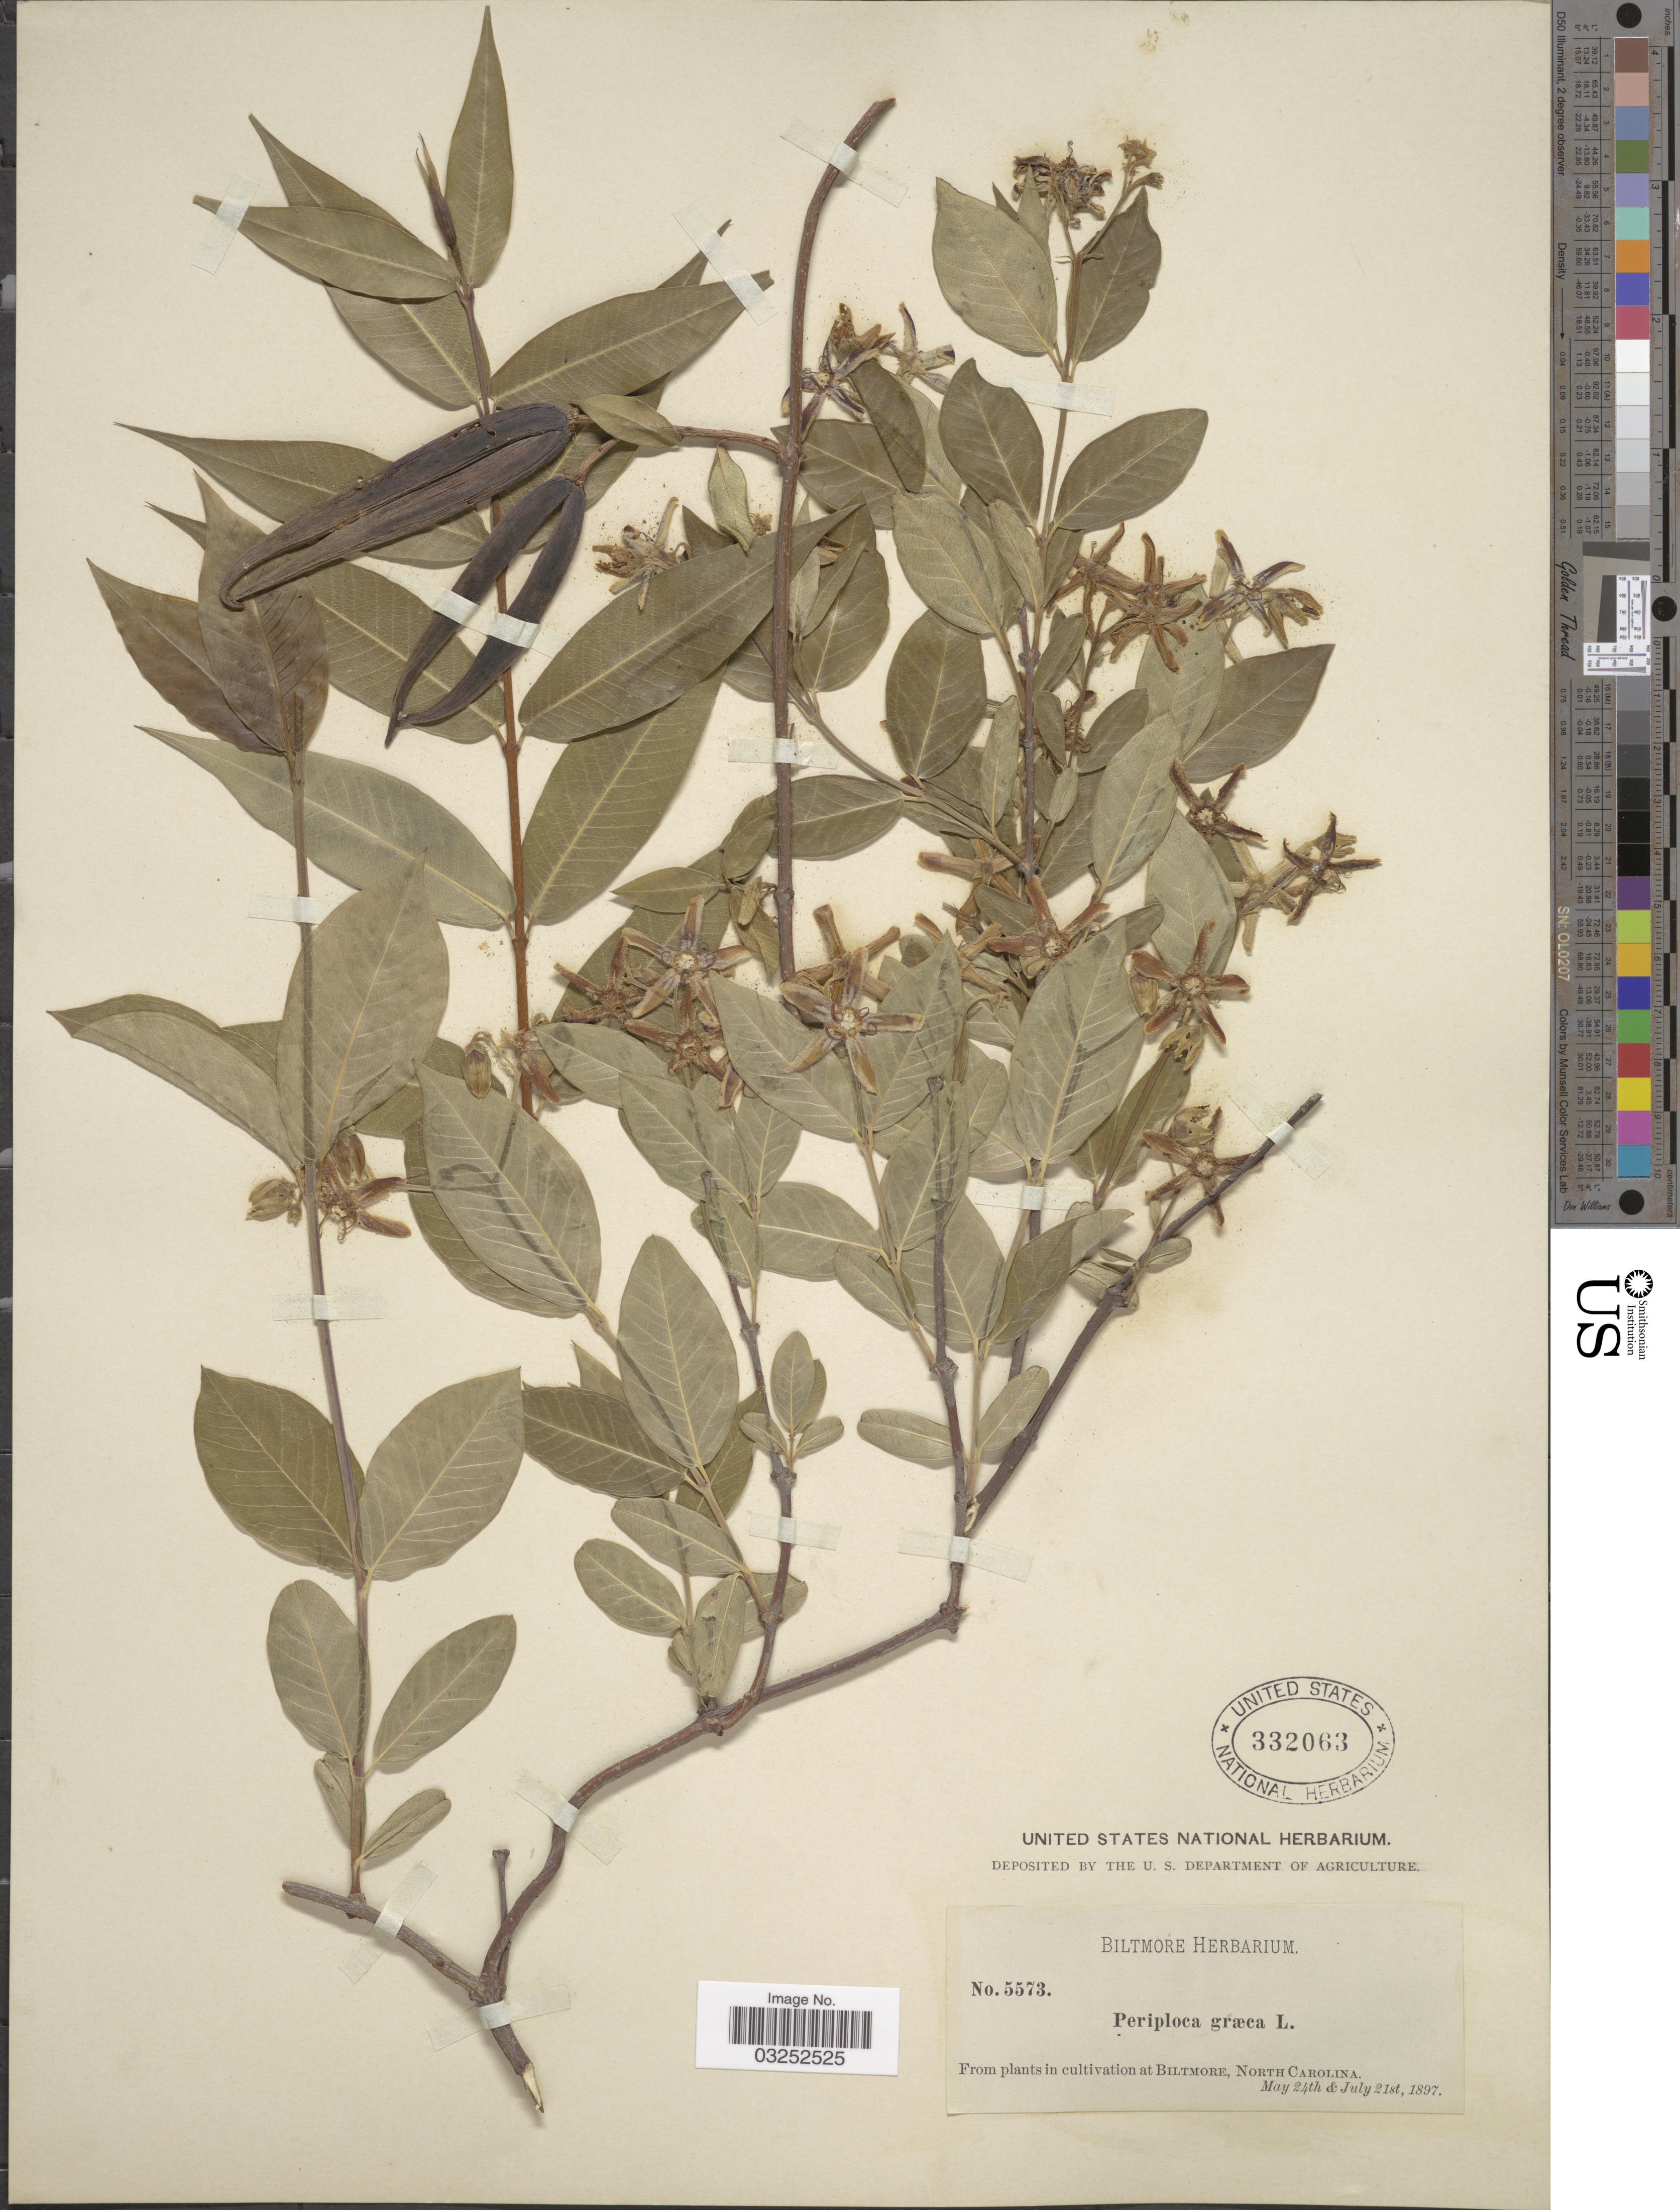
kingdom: Plantae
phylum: Tracheophyta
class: Magnoliopsida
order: Gentianales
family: Apocynaceae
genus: Periploca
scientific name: Periploca graeca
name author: L.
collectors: ex herb. Biltmore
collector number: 5573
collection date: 1897-05-24/1897-07-21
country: United States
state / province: North Carolina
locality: Biltmore.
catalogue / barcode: US 332063